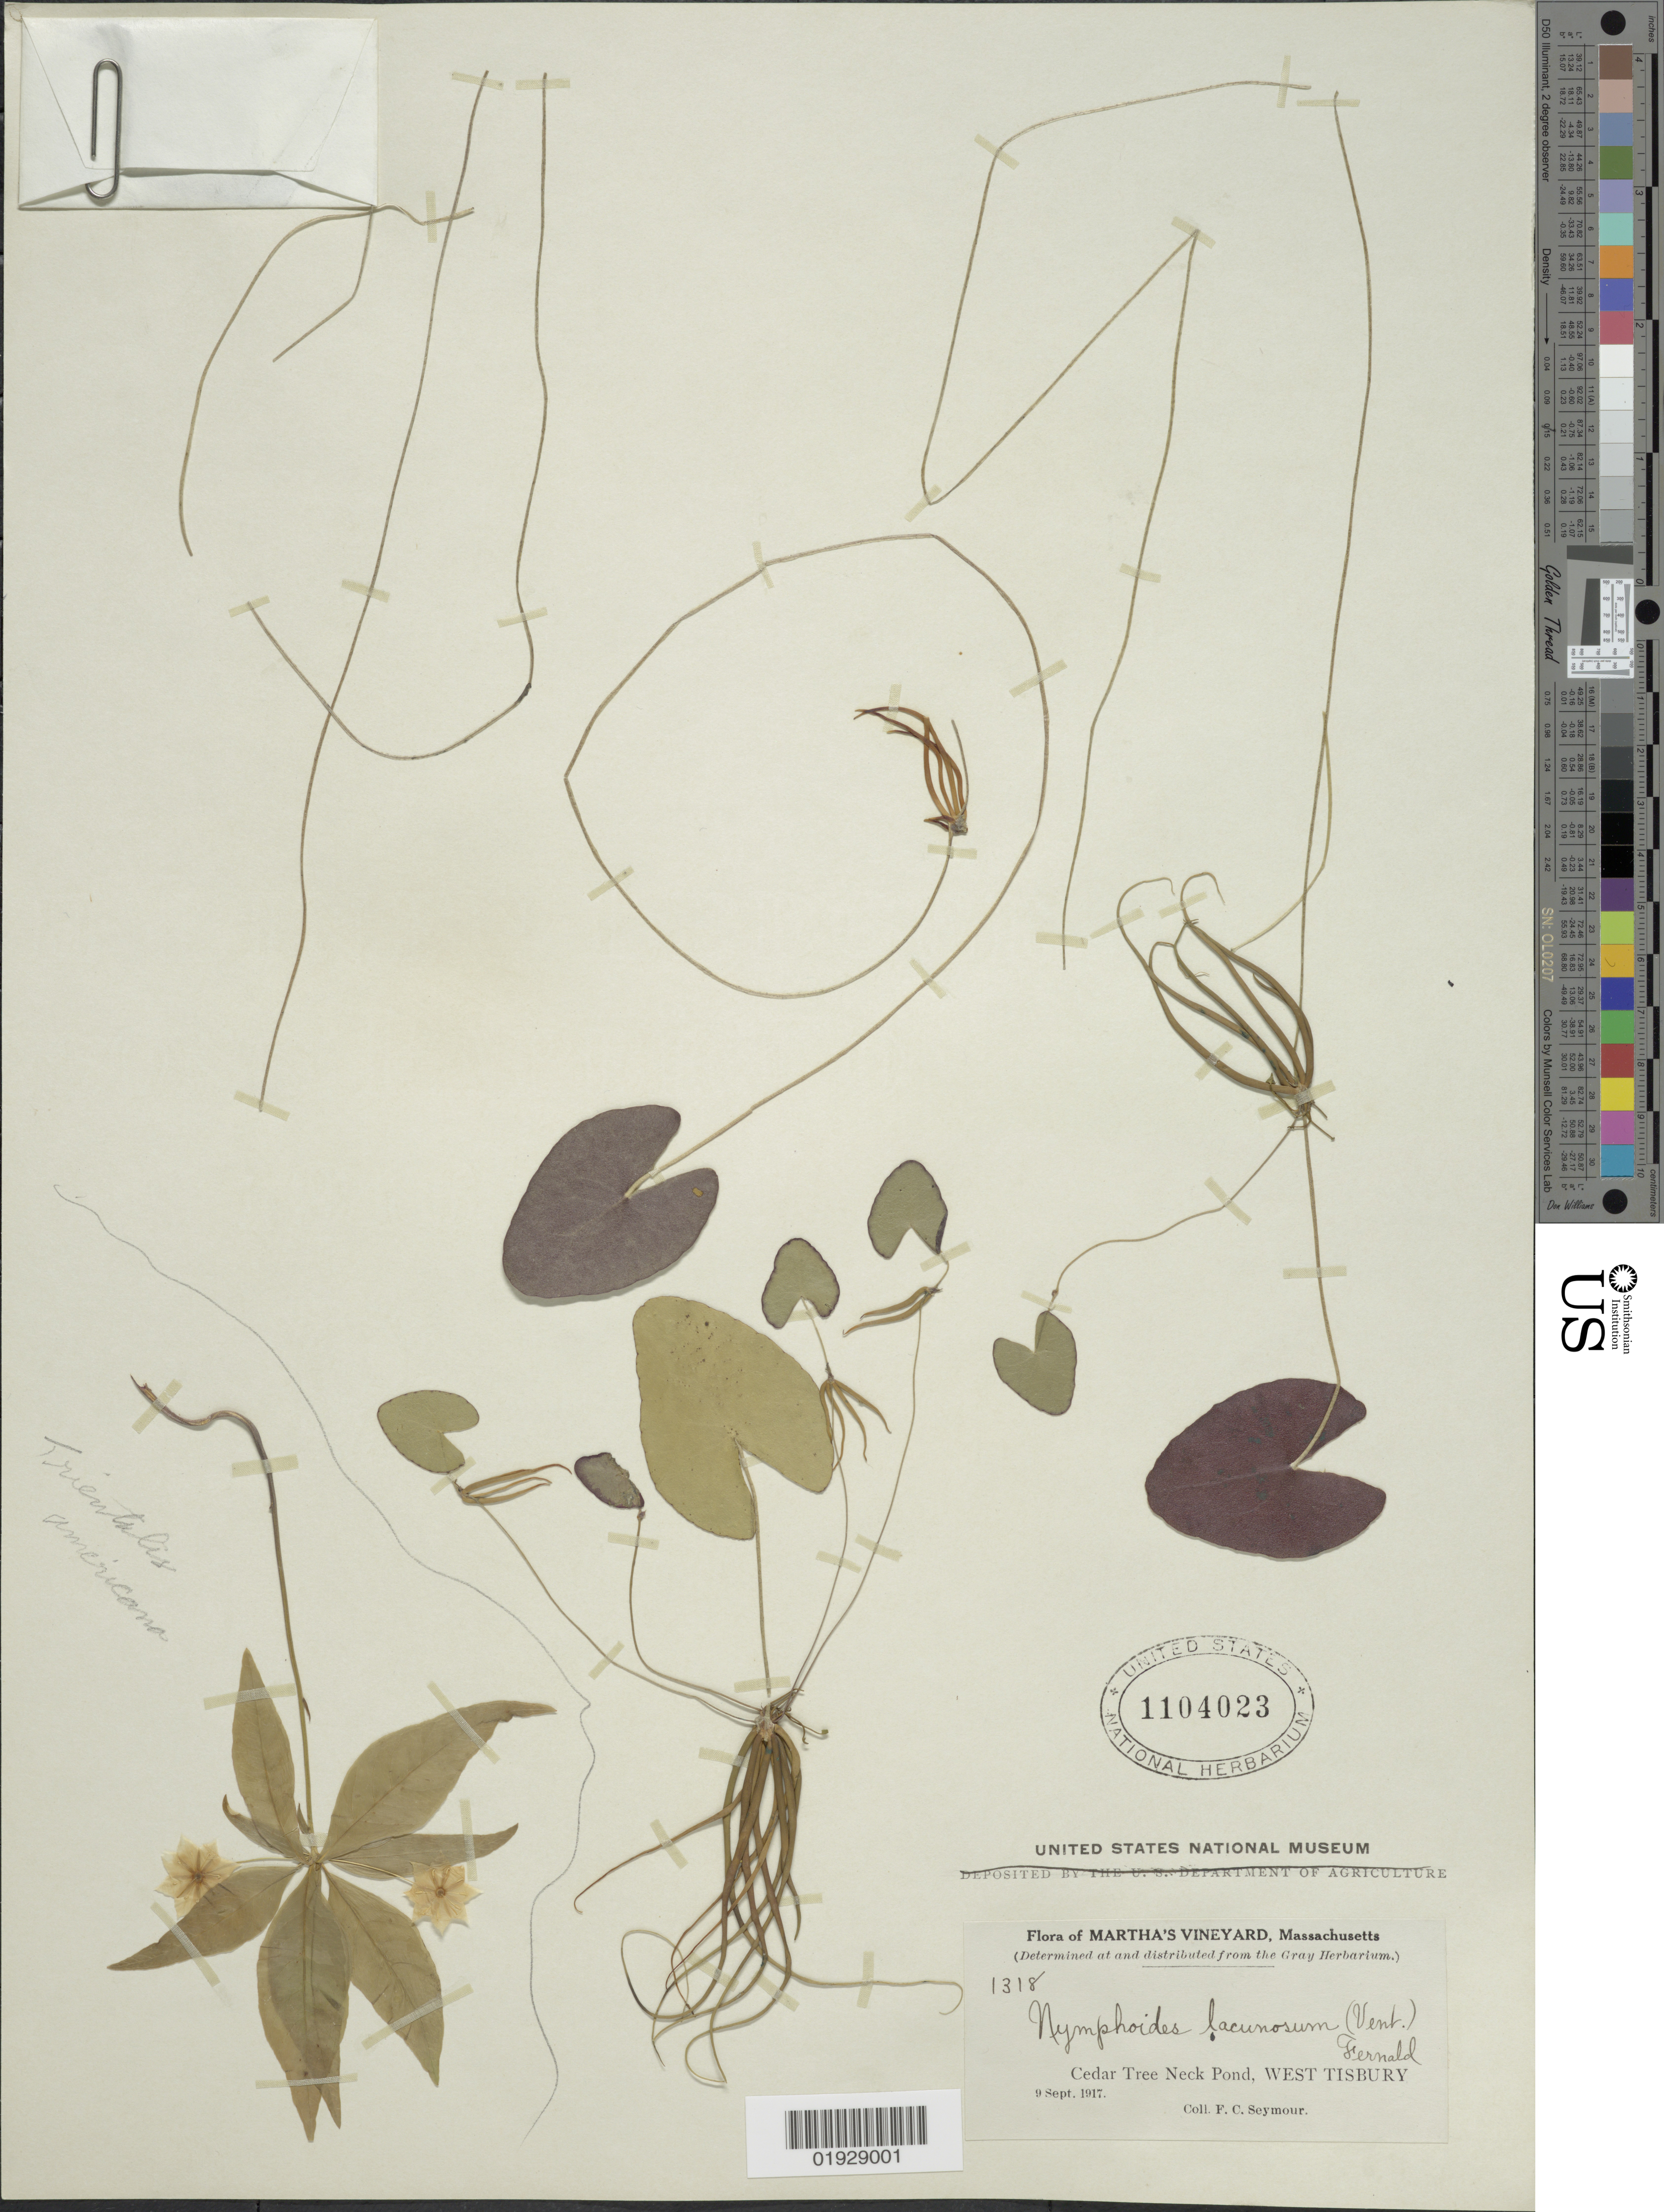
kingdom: Plantae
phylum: Tracheophyta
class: Magnoliopsida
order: Asterales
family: Menyanthaceae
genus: Nymphoides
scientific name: Nymphoides lacunosum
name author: Fernald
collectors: F. C. Seymour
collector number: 1318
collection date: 1917-09-09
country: United States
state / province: Massachusetts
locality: Martha's Vineyard, Cedar Tree Neck Pond, West Tisbury.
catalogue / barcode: US 1104023